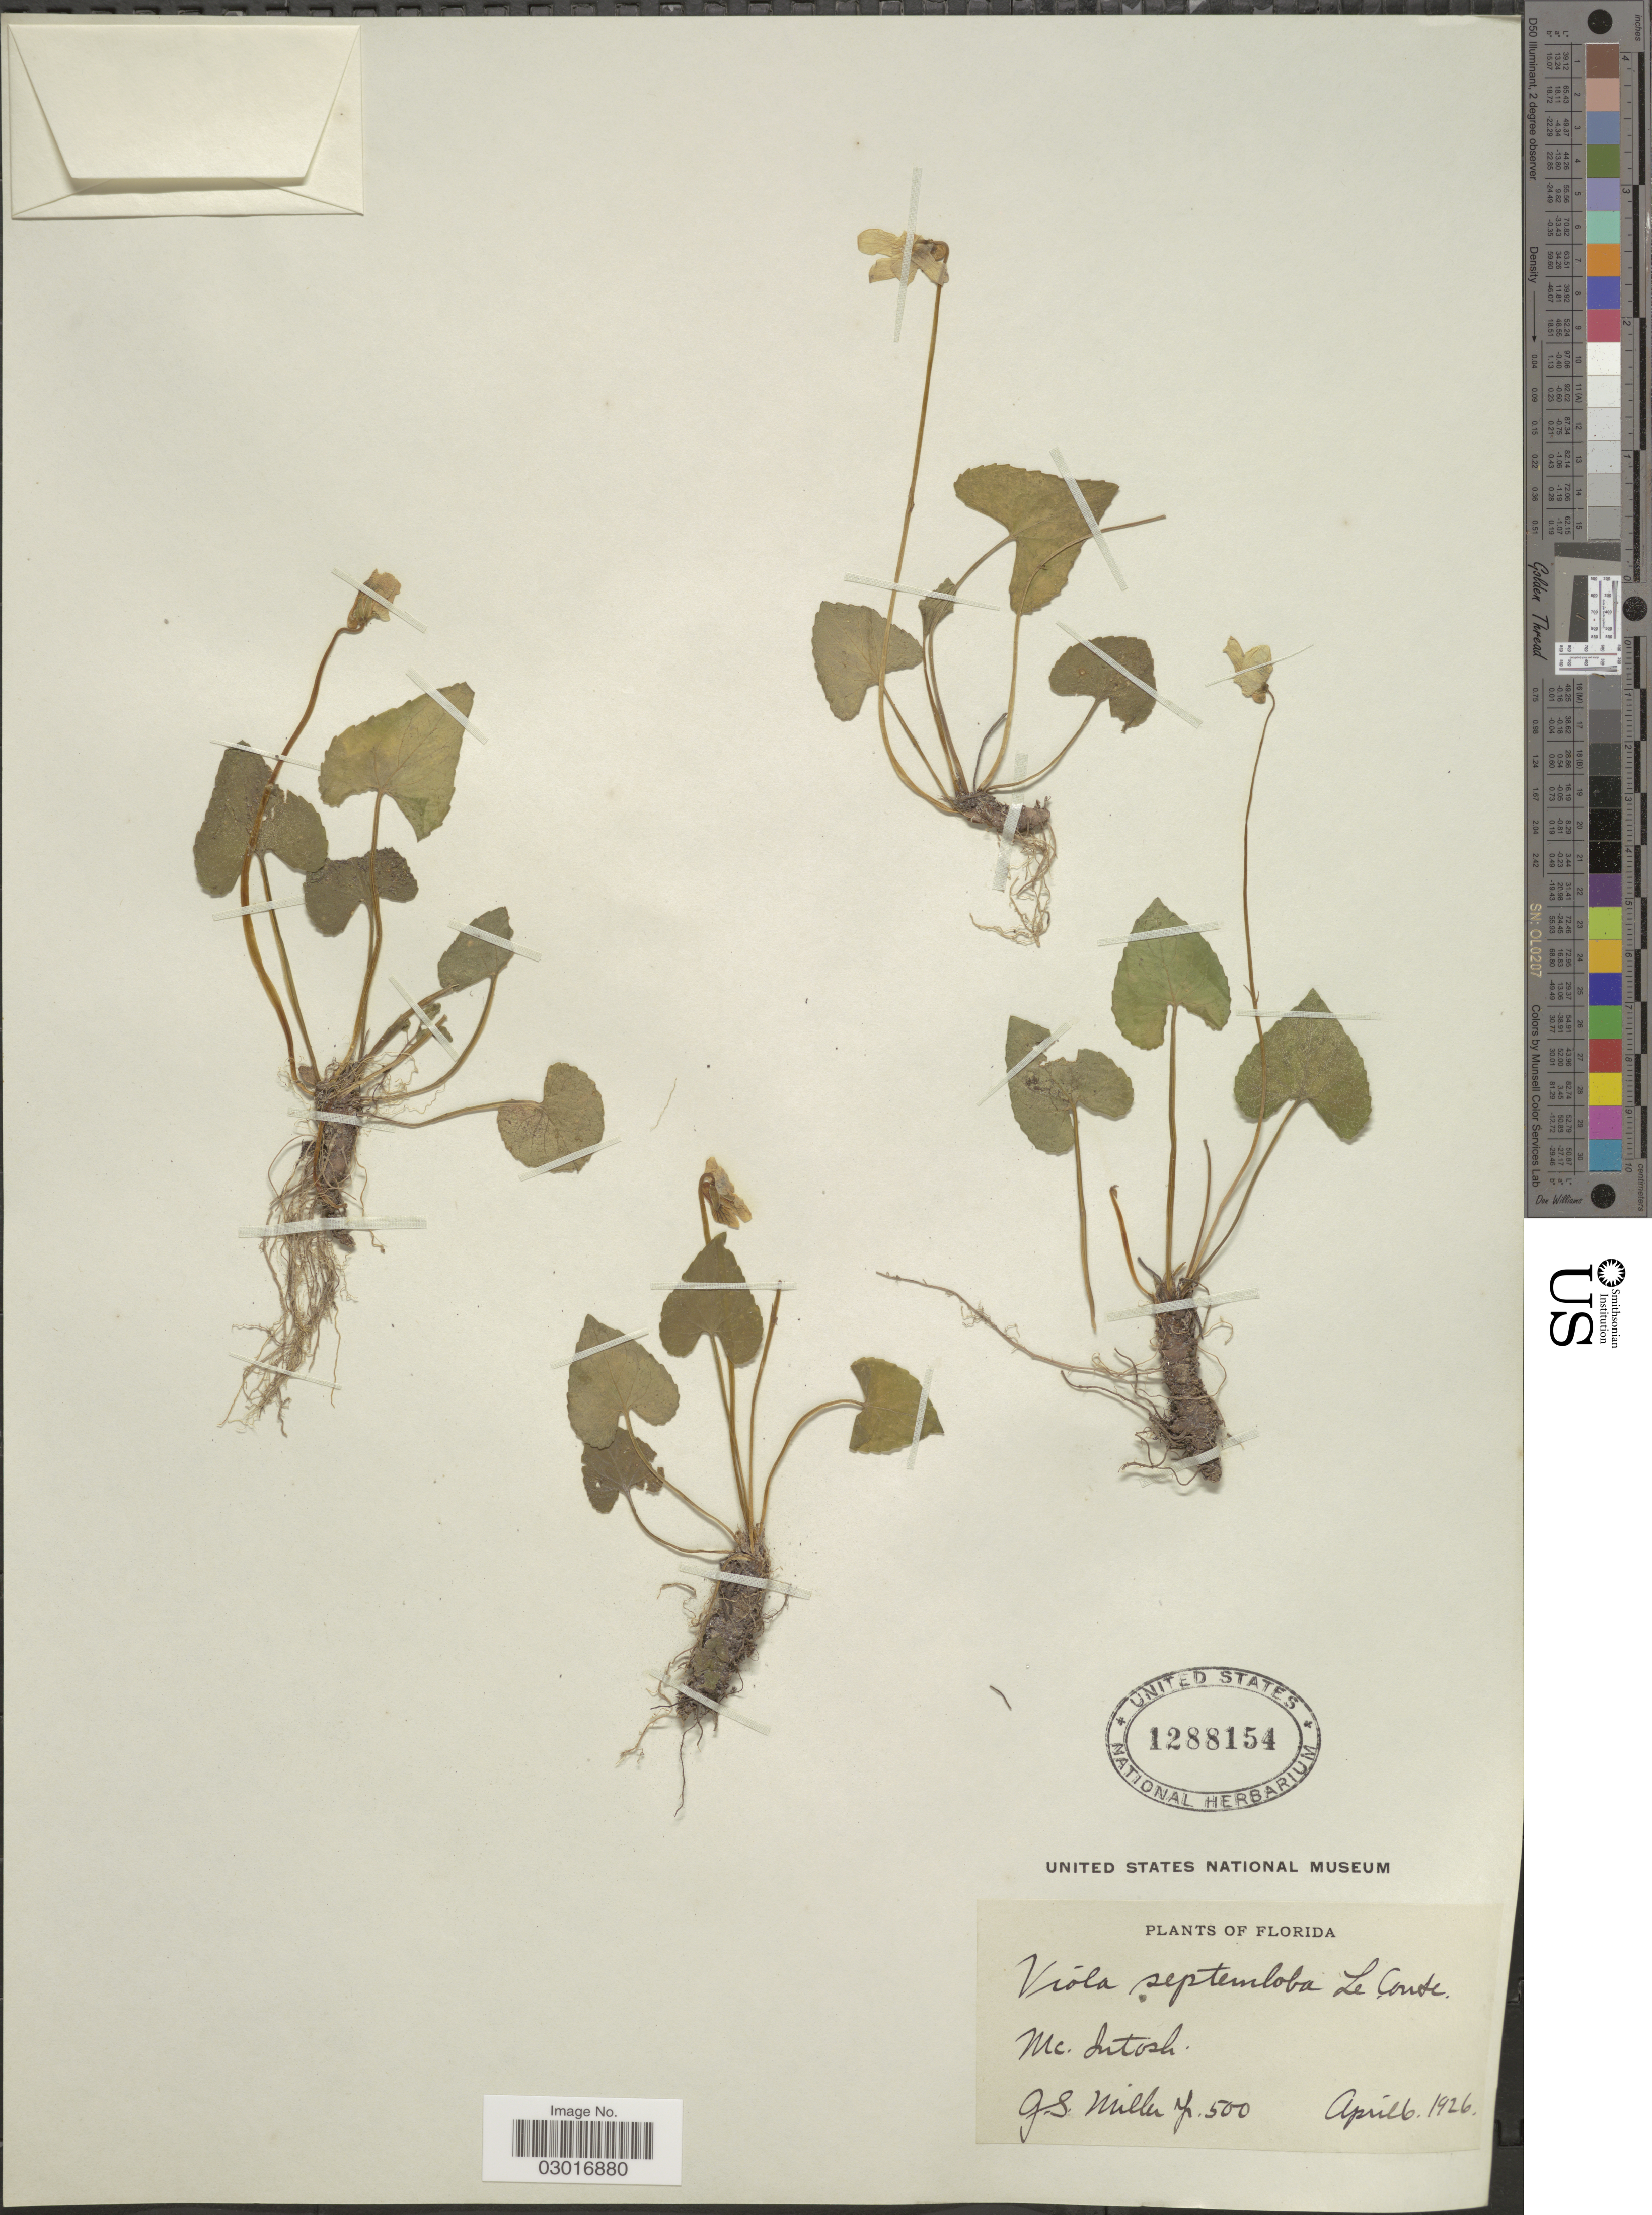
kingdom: Plantae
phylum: Tracheophyta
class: Magnoliopsida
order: Malpighiales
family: Violaceae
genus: Viola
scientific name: Viola septemloba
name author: LeConte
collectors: G. S. Miller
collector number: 500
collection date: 1926-04-06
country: United States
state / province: Florida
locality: Mc. Intosh.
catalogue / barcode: US 1288154